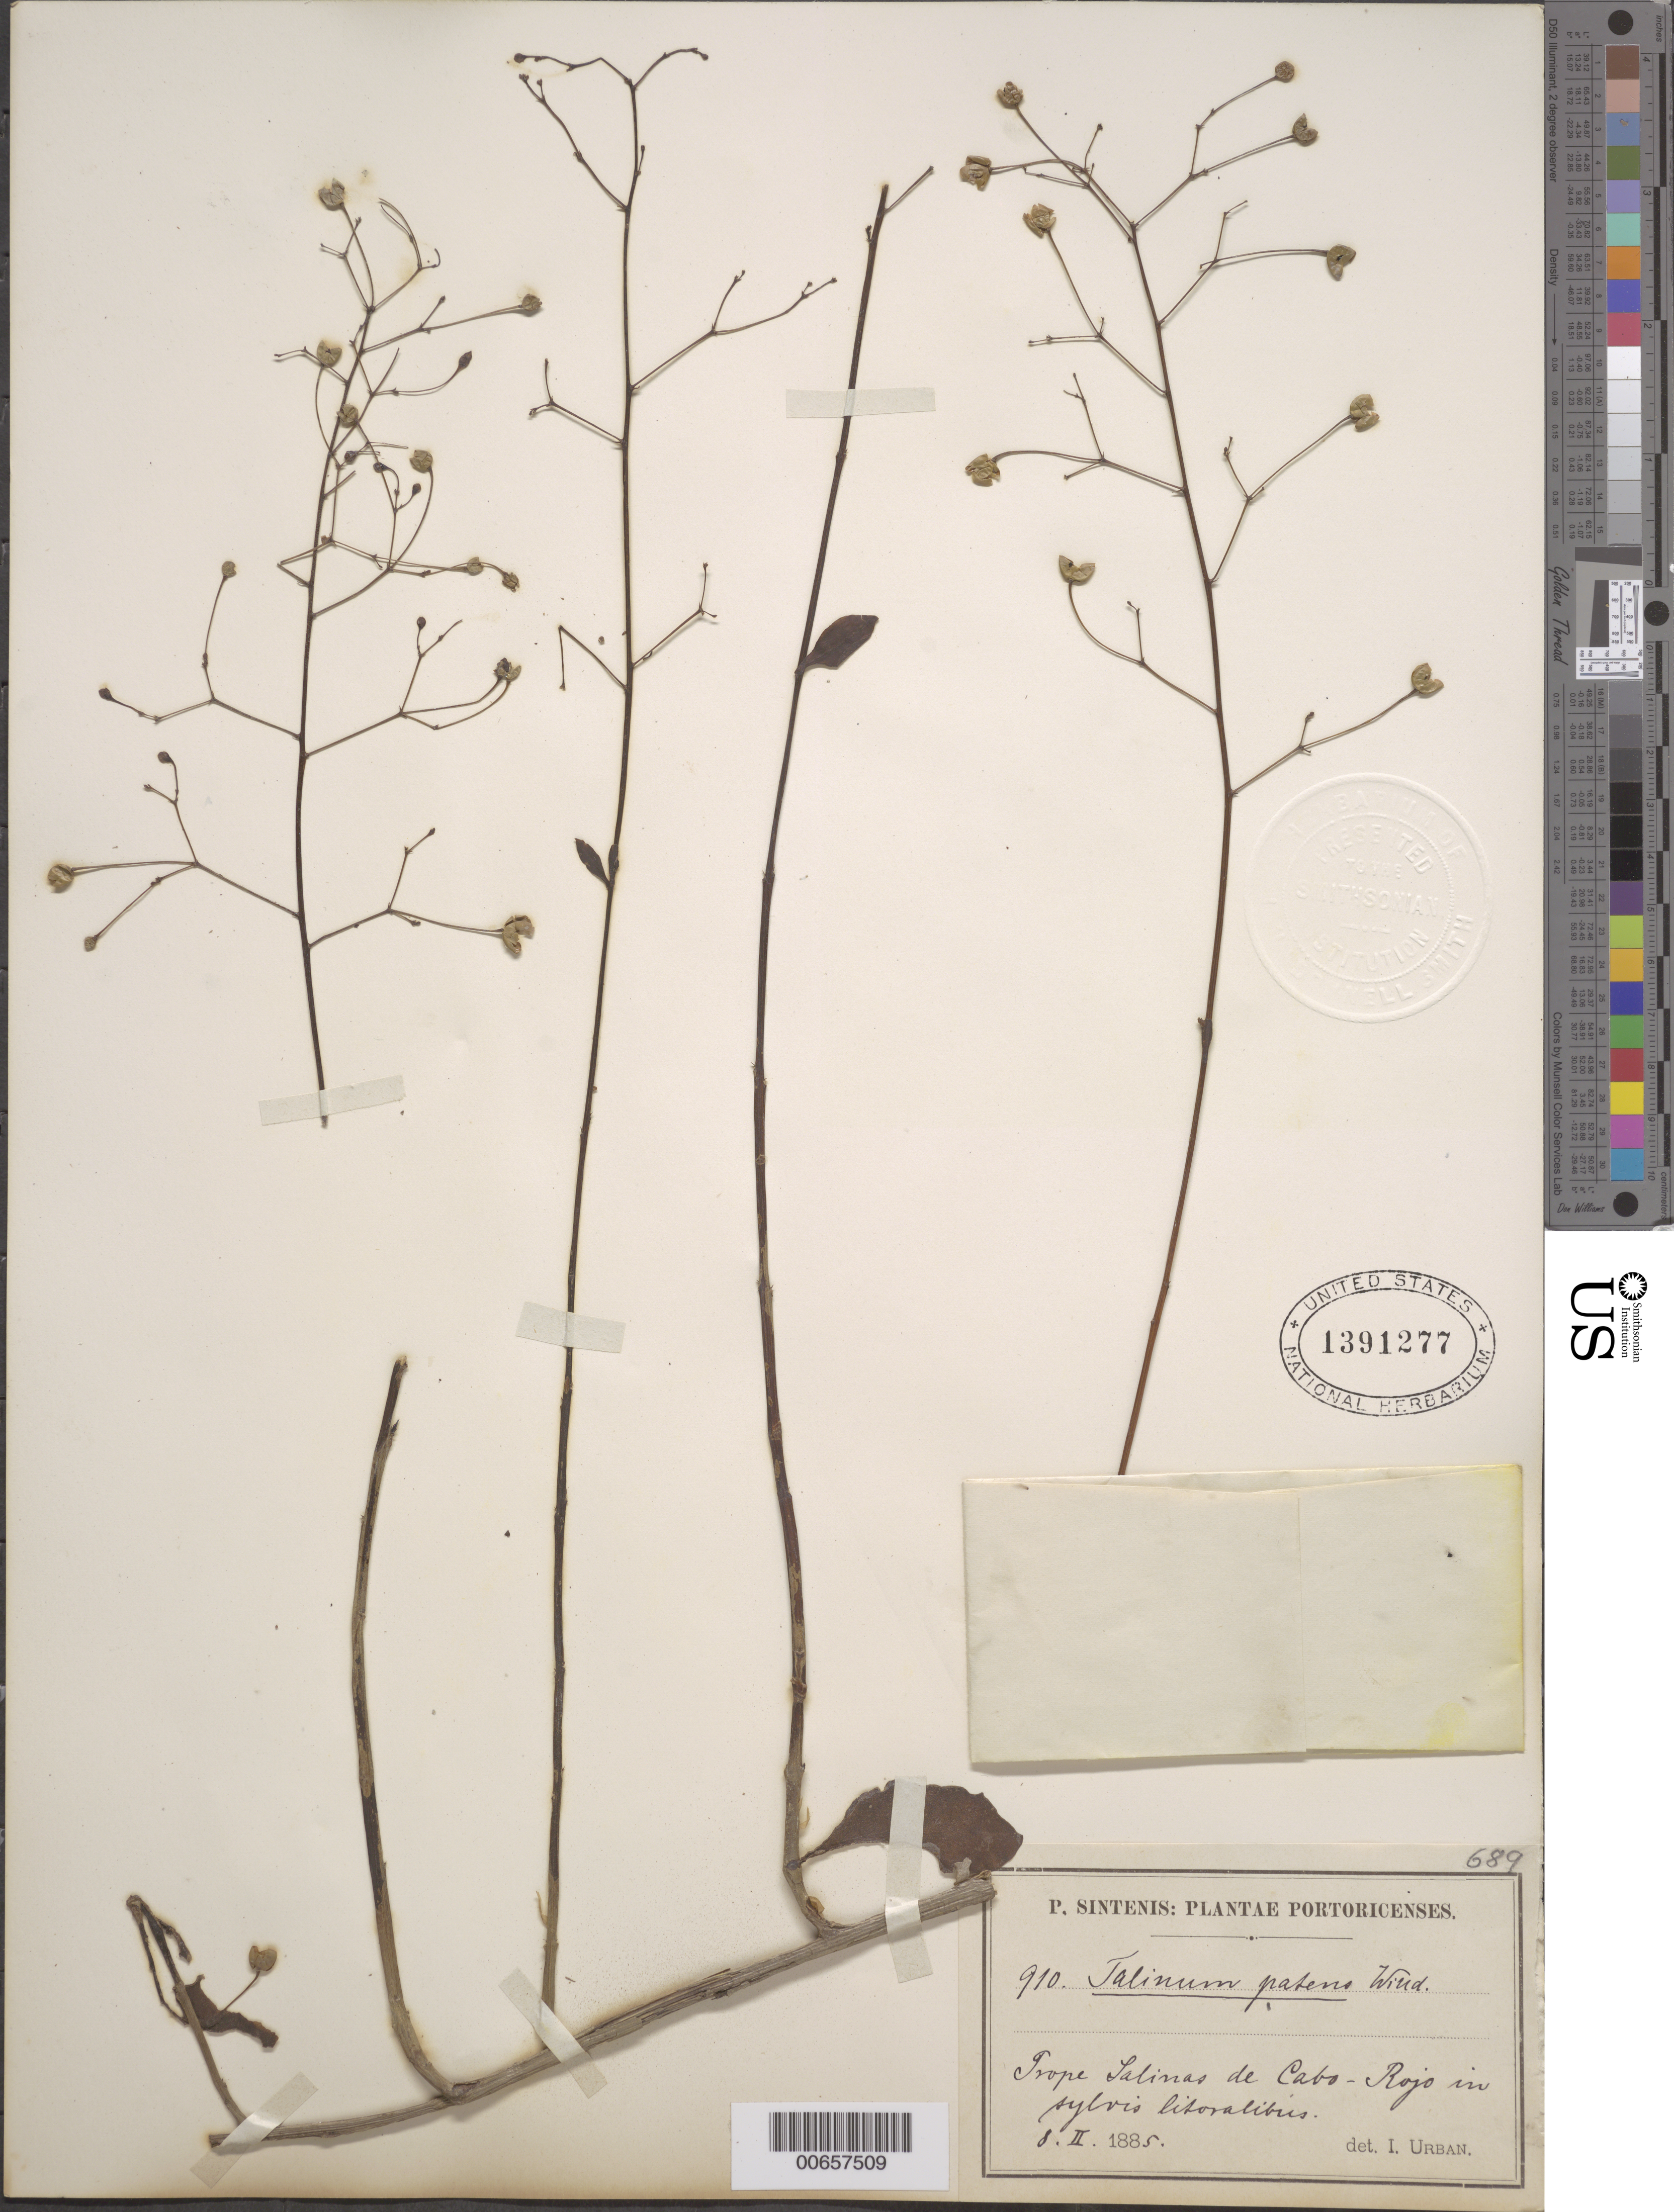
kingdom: Plantae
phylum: Tracheophyta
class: Magnoliopsida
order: Caryophyllales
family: Talinaceae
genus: Talinum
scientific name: Talinum patens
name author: Willd.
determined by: Urban, Ignatz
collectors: P. Sintenis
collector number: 910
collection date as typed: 08 Feb 1885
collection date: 1885-02-08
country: Puerto Rico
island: Greater Antilles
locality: Prope Salinas de Cabo-Rojo in sylvis litoralibus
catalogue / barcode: US 1391277